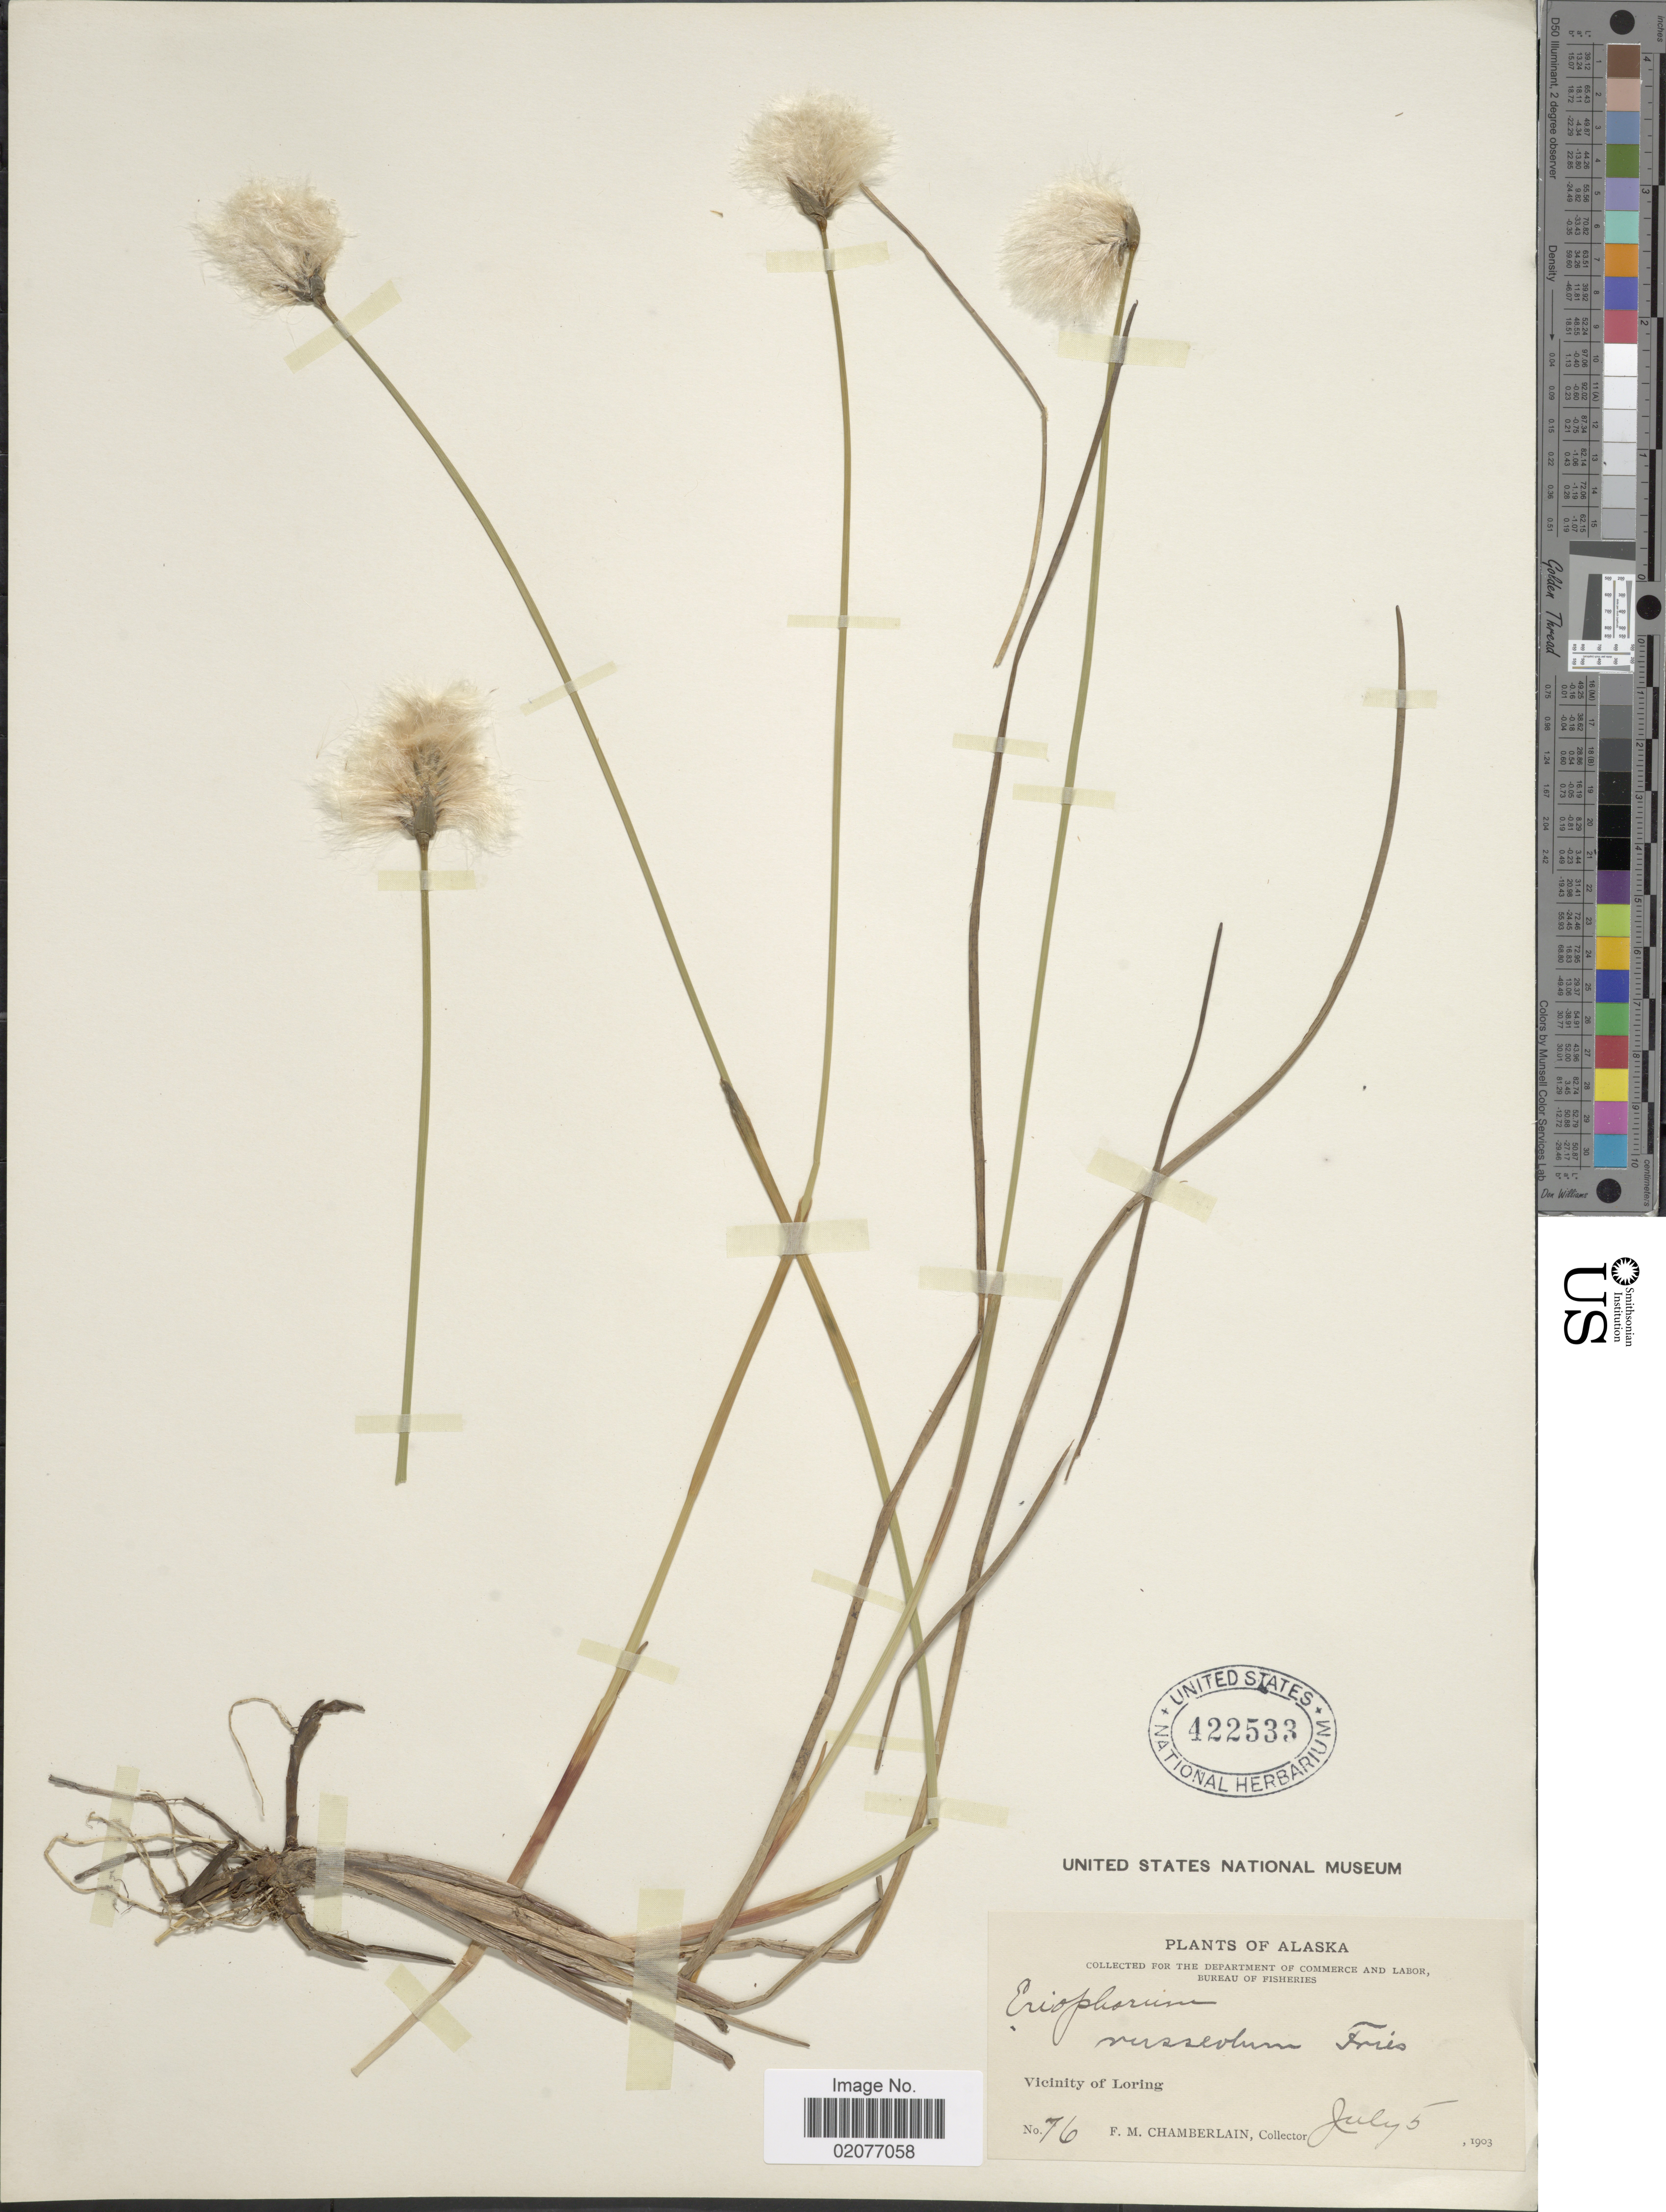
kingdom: Plantae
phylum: Tracheophyta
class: Liliopsida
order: Poales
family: Cyperaceae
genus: Eriophorum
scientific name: Eriophorum x medium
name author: Andersson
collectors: F. Chamberlain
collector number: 76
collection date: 1903-07-05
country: United States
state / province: Alaska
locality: Vicinity of Loring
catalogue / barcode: US 422533